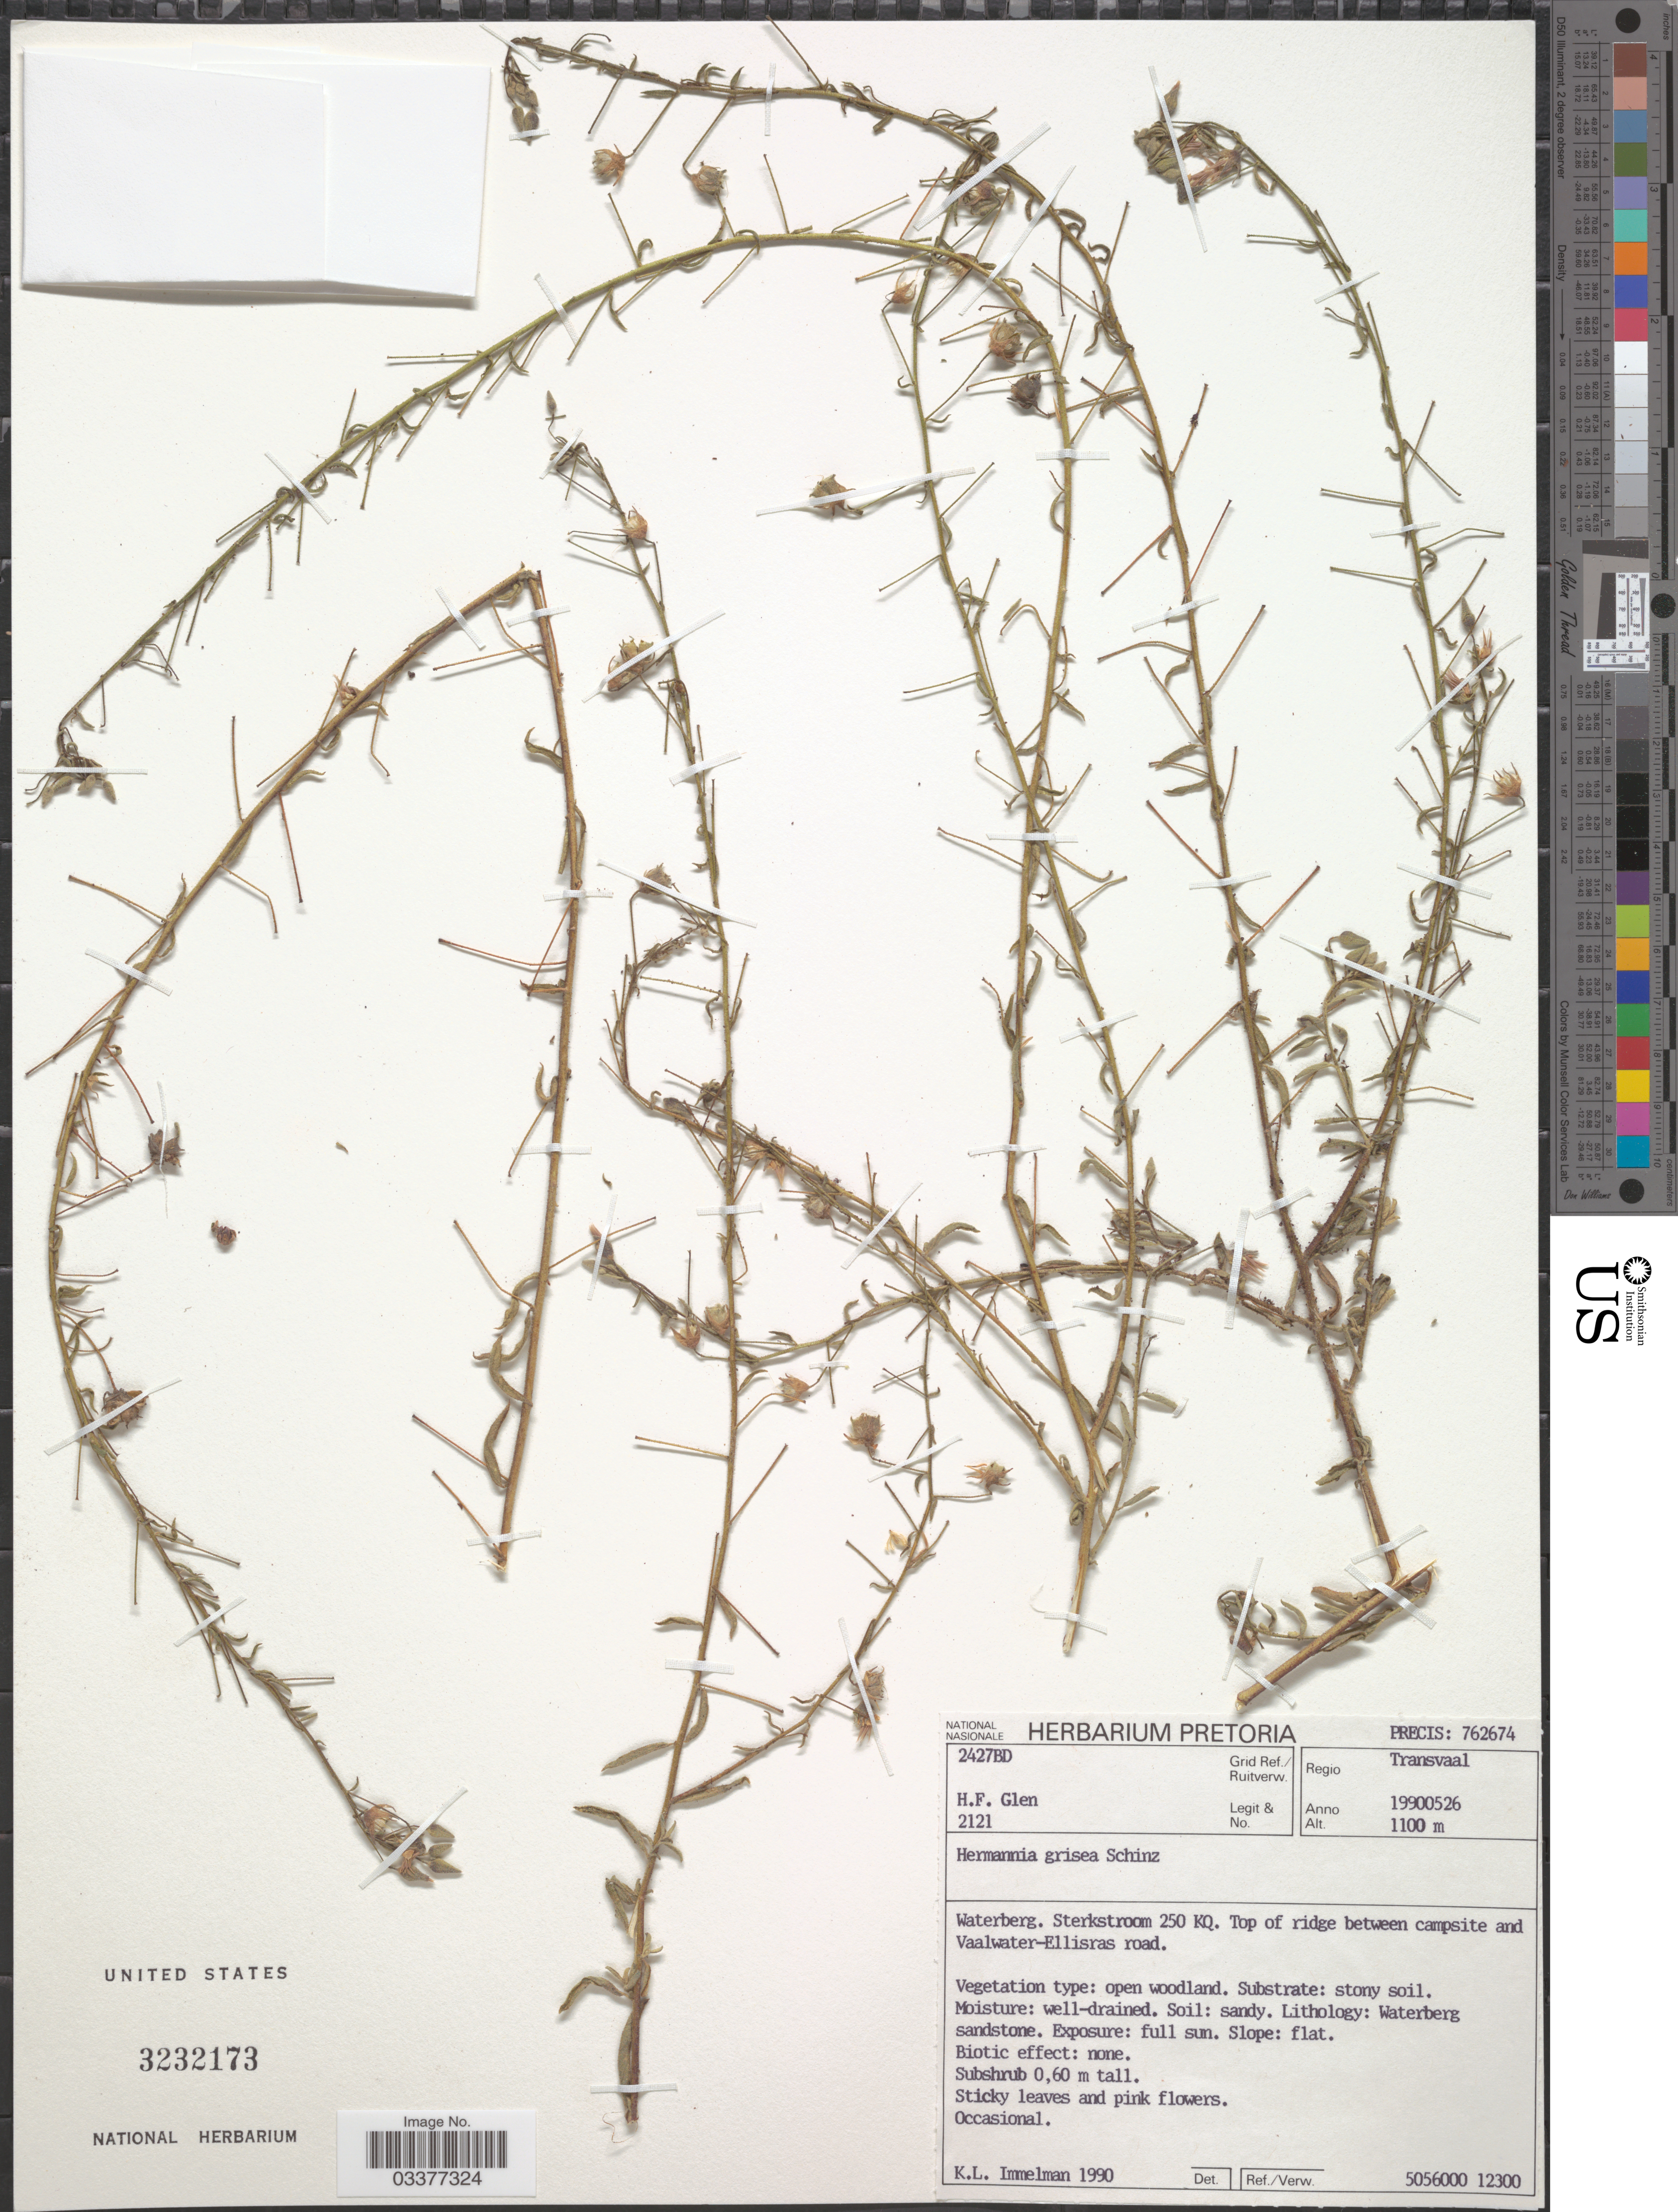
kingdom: Plantae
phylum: Tracheophyta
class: Magnoliopsida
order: Malvales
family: Malvaceae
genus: Hermannia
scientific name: Hermannia grisea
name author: Schinz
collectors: H. F. Glen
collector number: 2121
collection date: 1990-05-26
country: South Africa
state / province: Limpopo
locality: Grid Ref./ Ruitverw. 2427BD. Regio Transvaal. Waterberg. Sterkstroom 250 KQ. Top of ridge between campsite and Vaalwater-Ellisras road.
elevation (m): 1100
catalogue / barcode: US 3232173